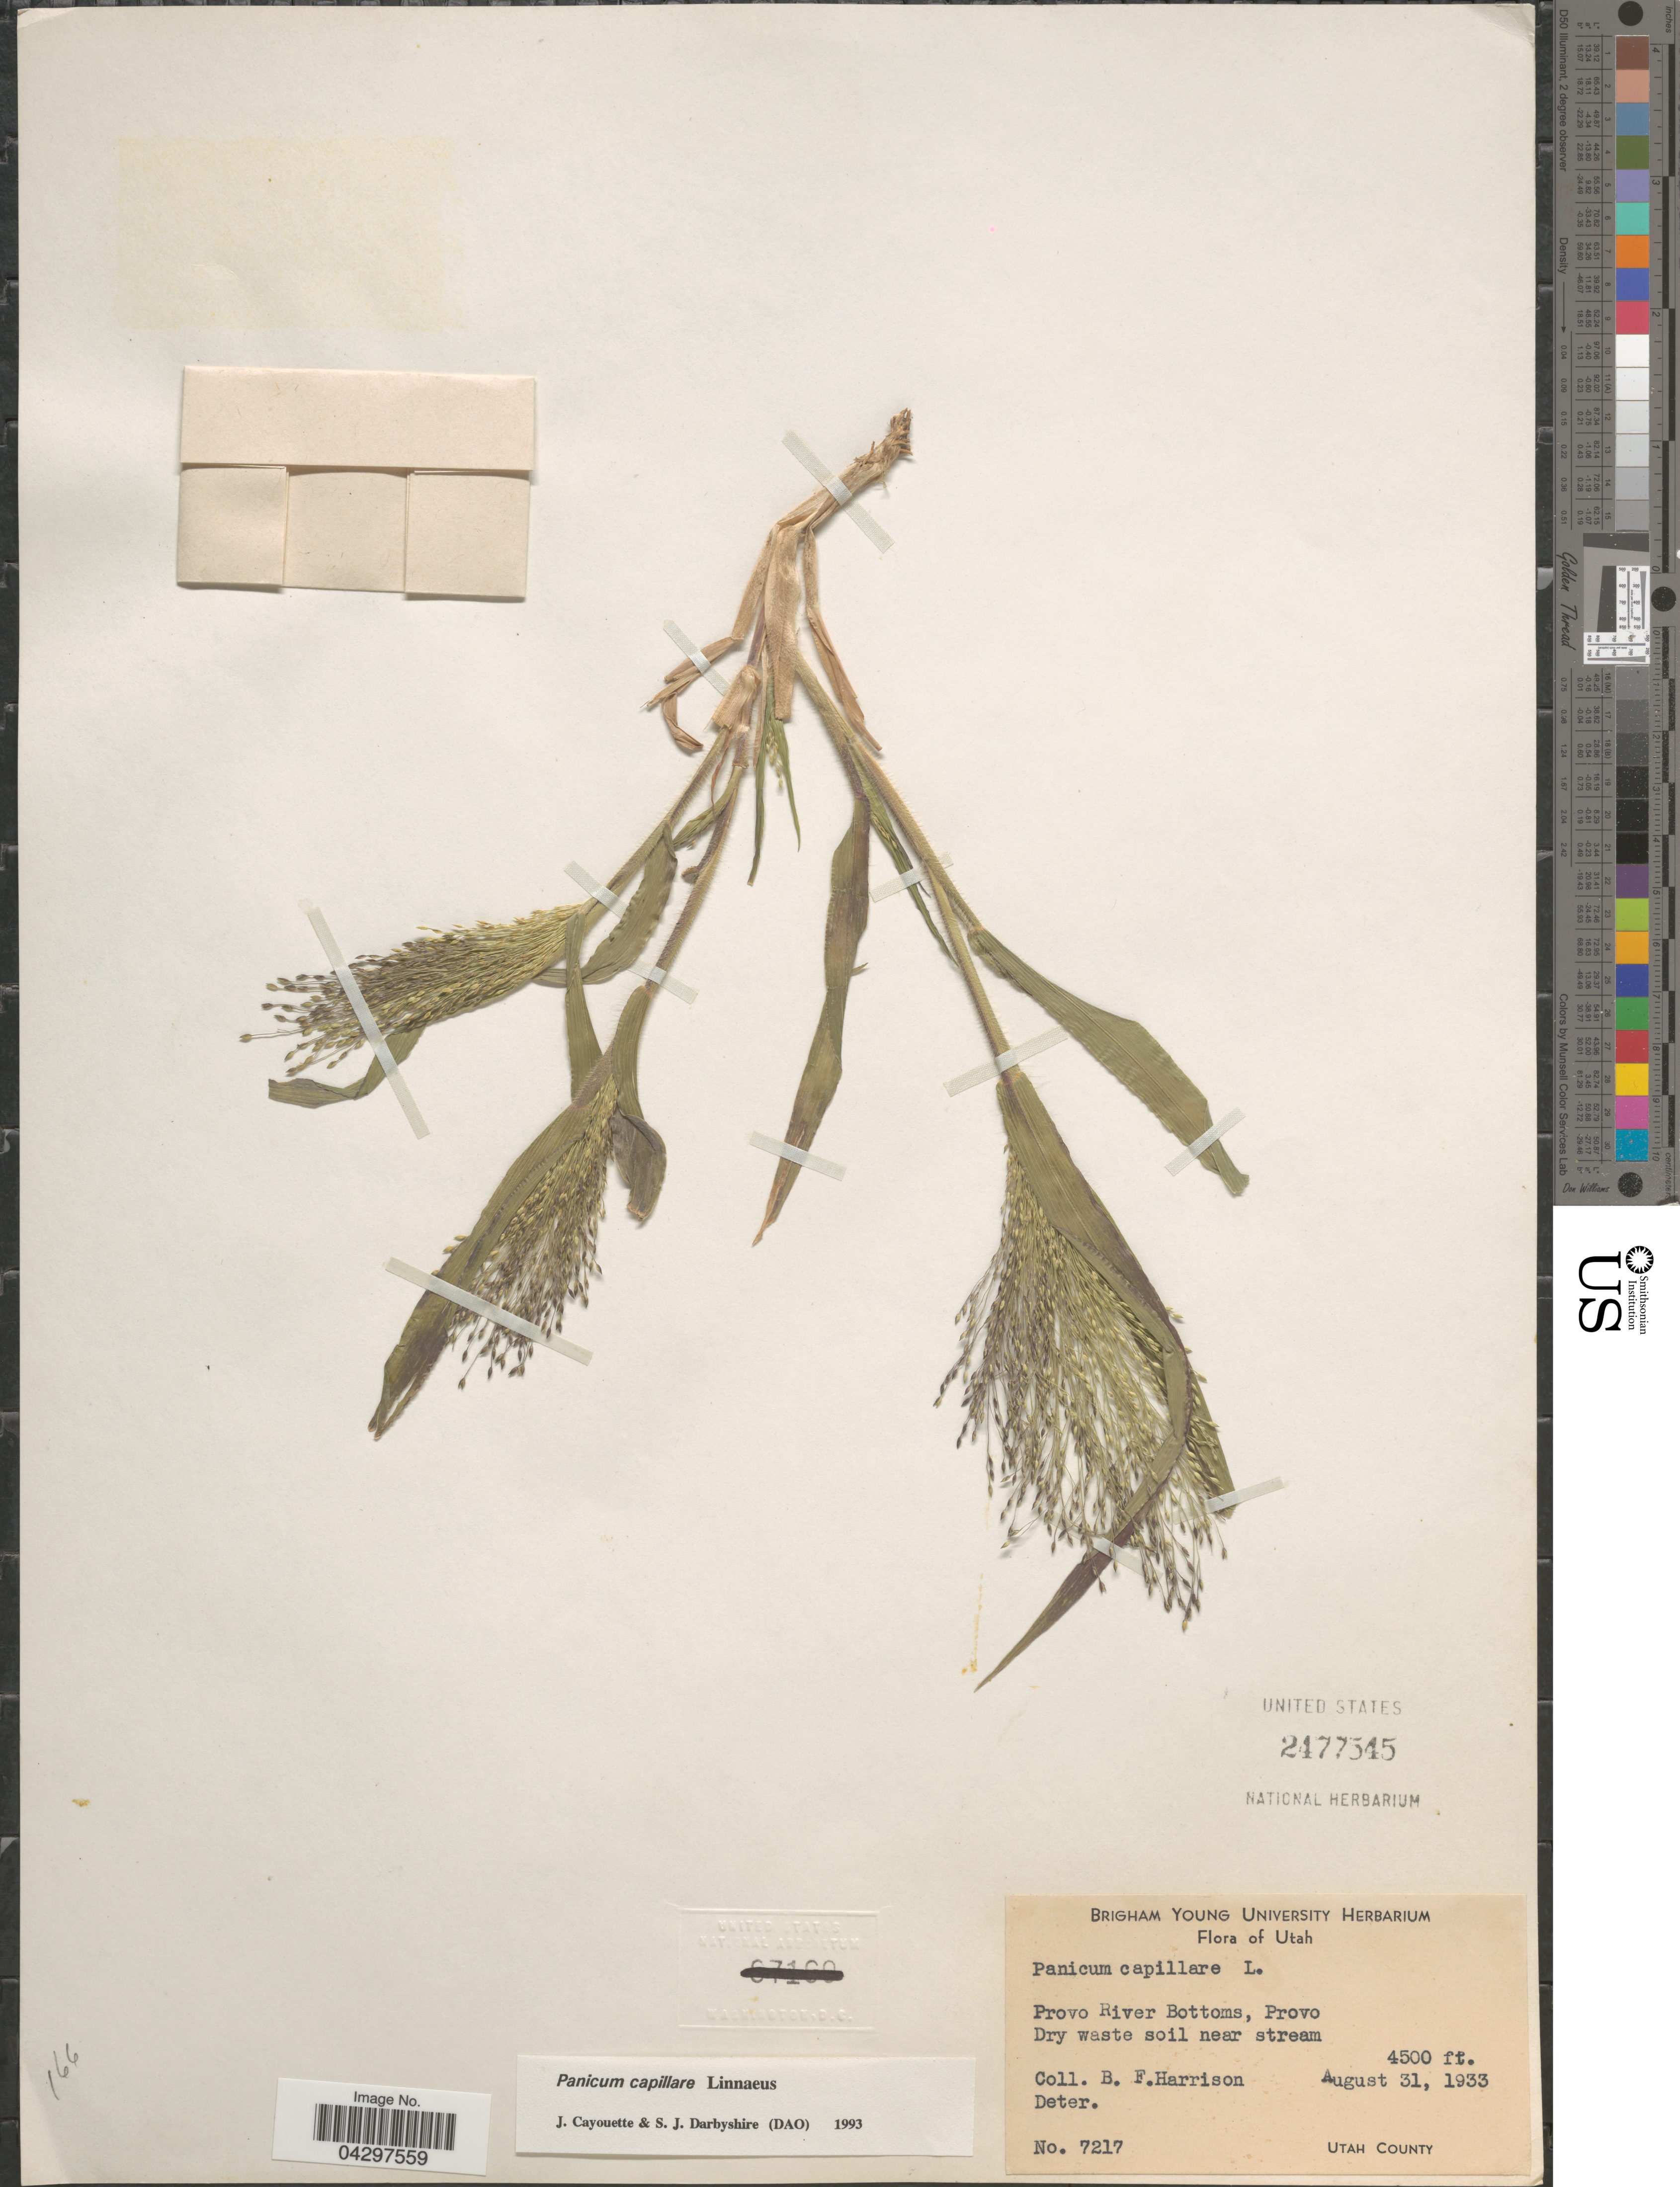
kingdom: Plantae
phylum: Tracheophyta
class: Liliopsida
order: Poales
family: Poaceae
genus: Panicum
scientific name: Panicum capillare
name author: L.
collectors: B. F. Harrison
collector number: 7217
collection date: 1933-08-31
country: United States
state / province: Utah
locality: Provo River Bottoms, Provo. Utah County.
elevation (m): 1372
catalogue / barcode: US 2477545